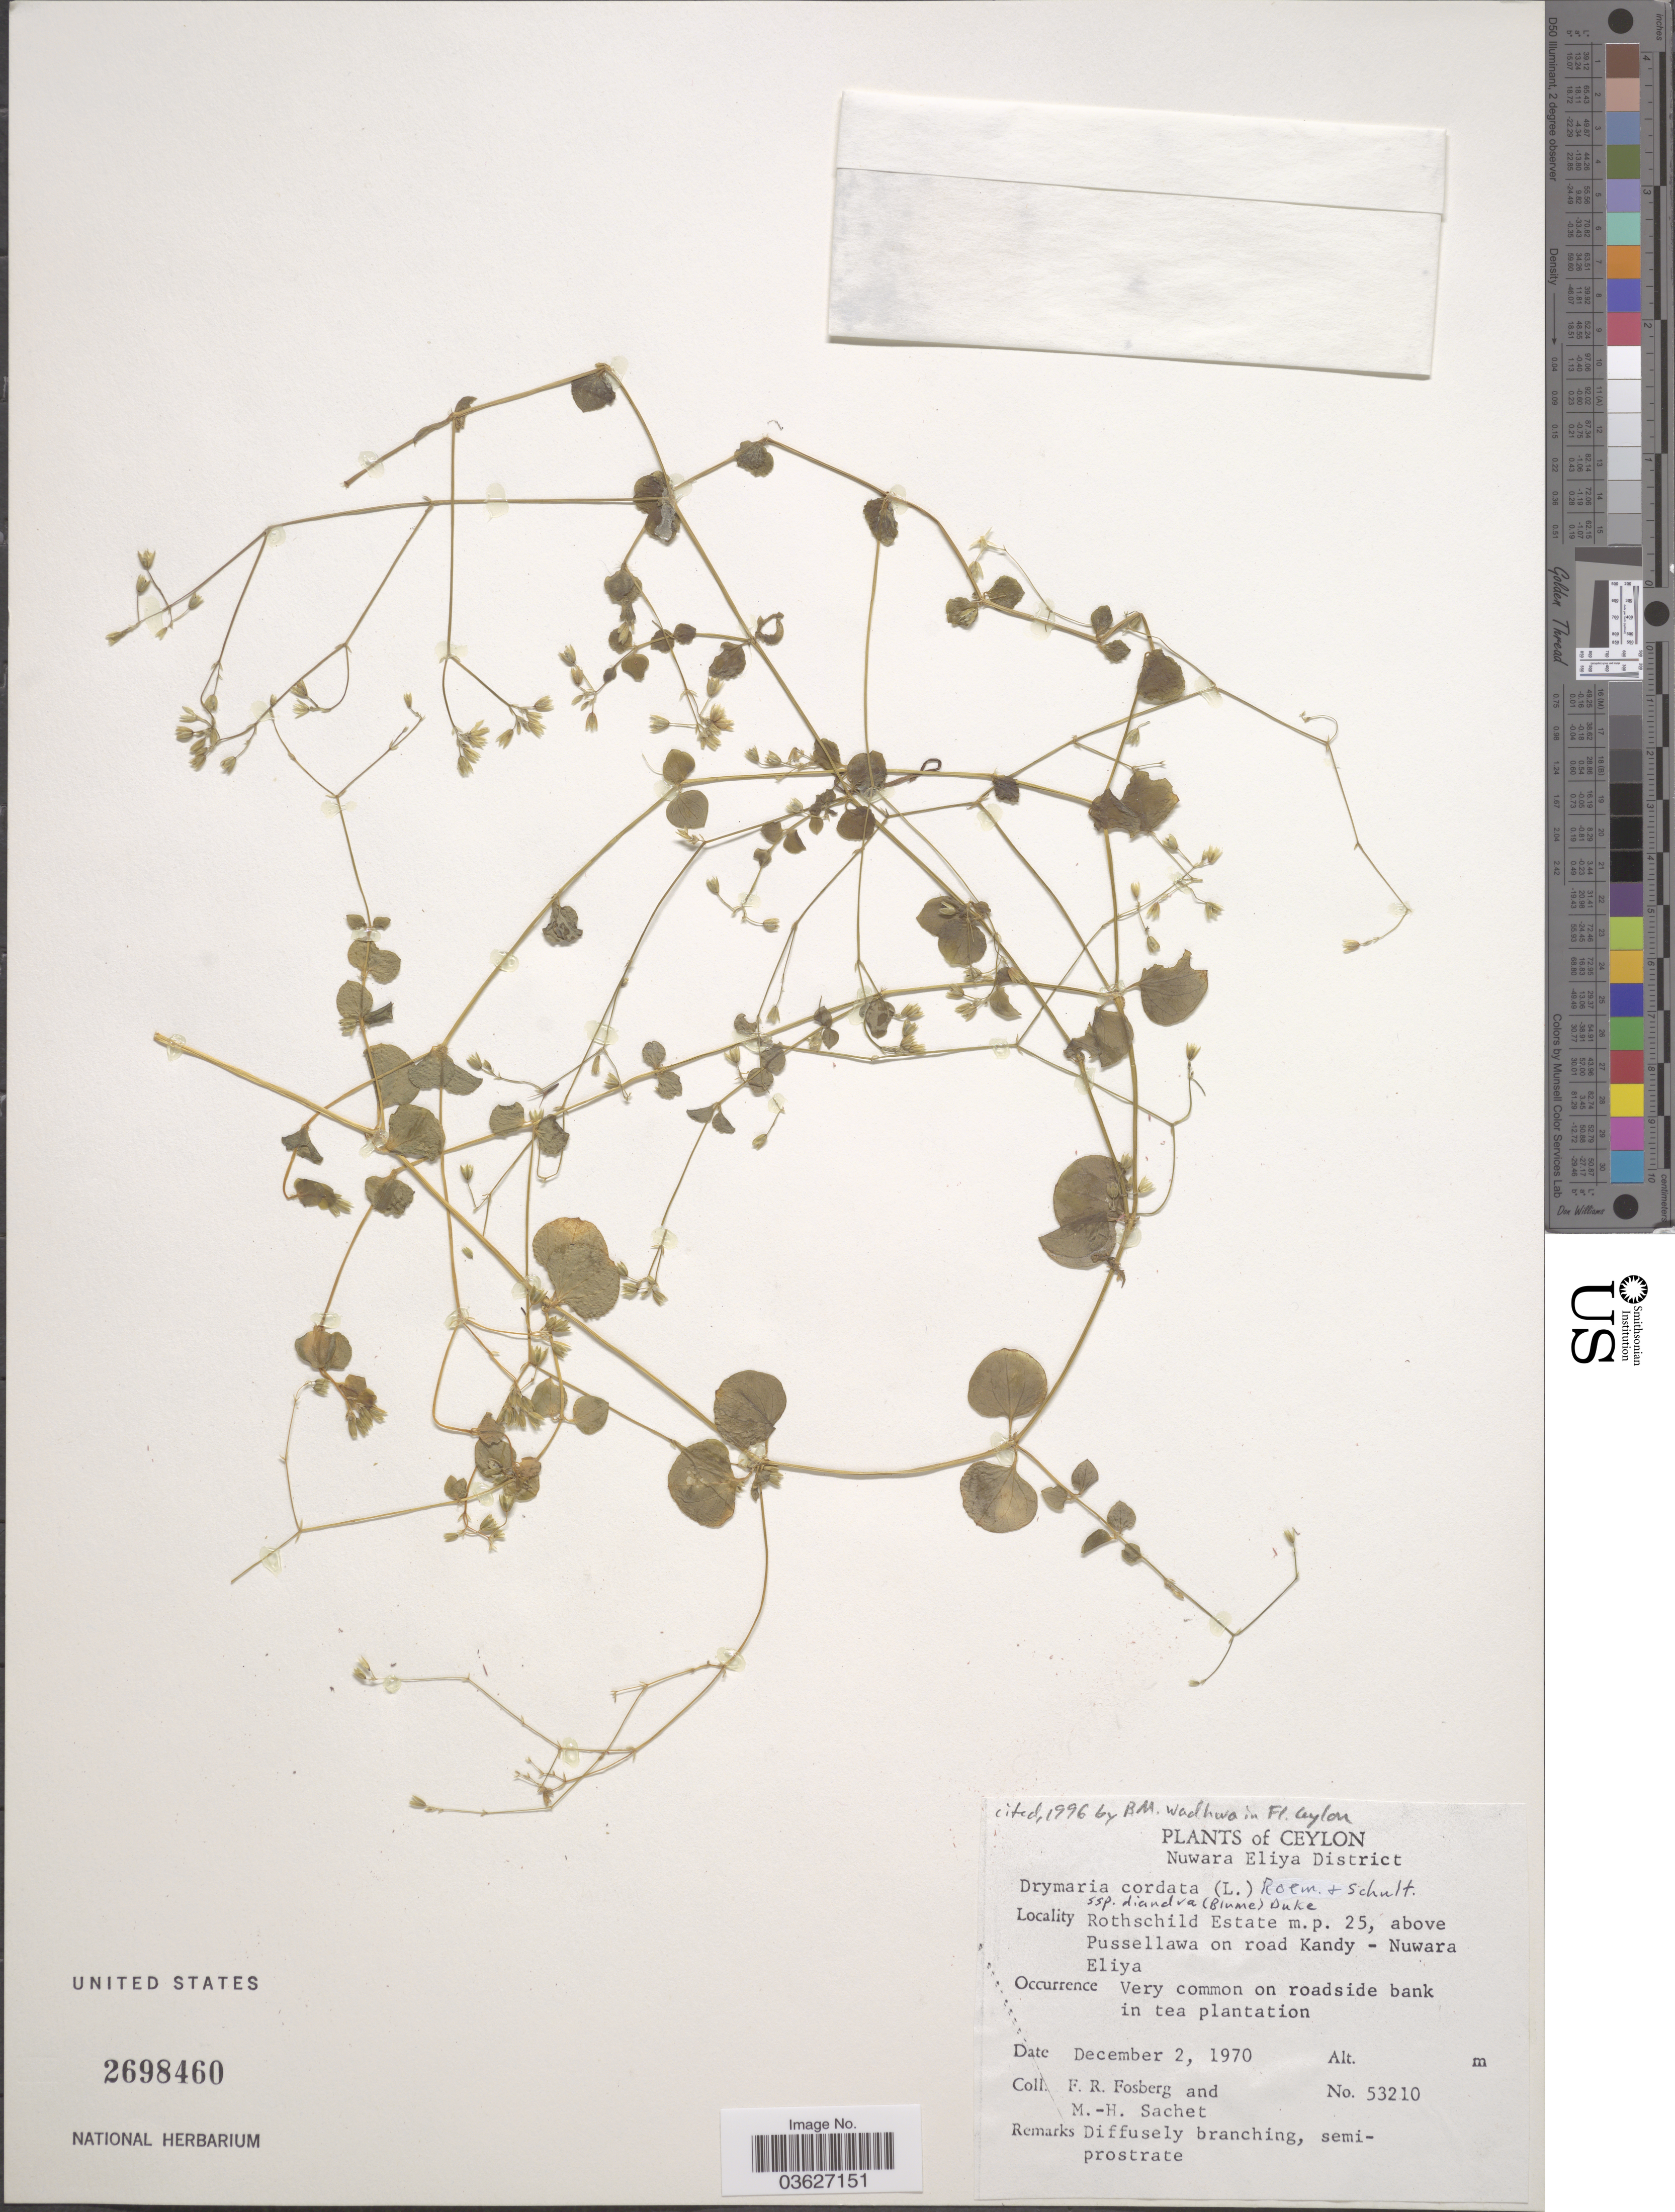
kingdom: Plantae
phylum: Tracheophyta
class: Magnoliopsida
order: Caryophyllales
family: Caryophyllaceae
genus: Drymaria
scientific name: Drymaria diandra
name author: Blume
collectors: F. R. Fosberg & M.-H. Sachet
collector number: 53210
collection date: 1970-12-02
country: Sri Lanka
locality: Ceylon. Nuwara Eliya District. Rothschild Estate m.p. 25, above Pussellawa on road Kandy-Nuwara Eliya.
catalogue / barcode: US 2698460